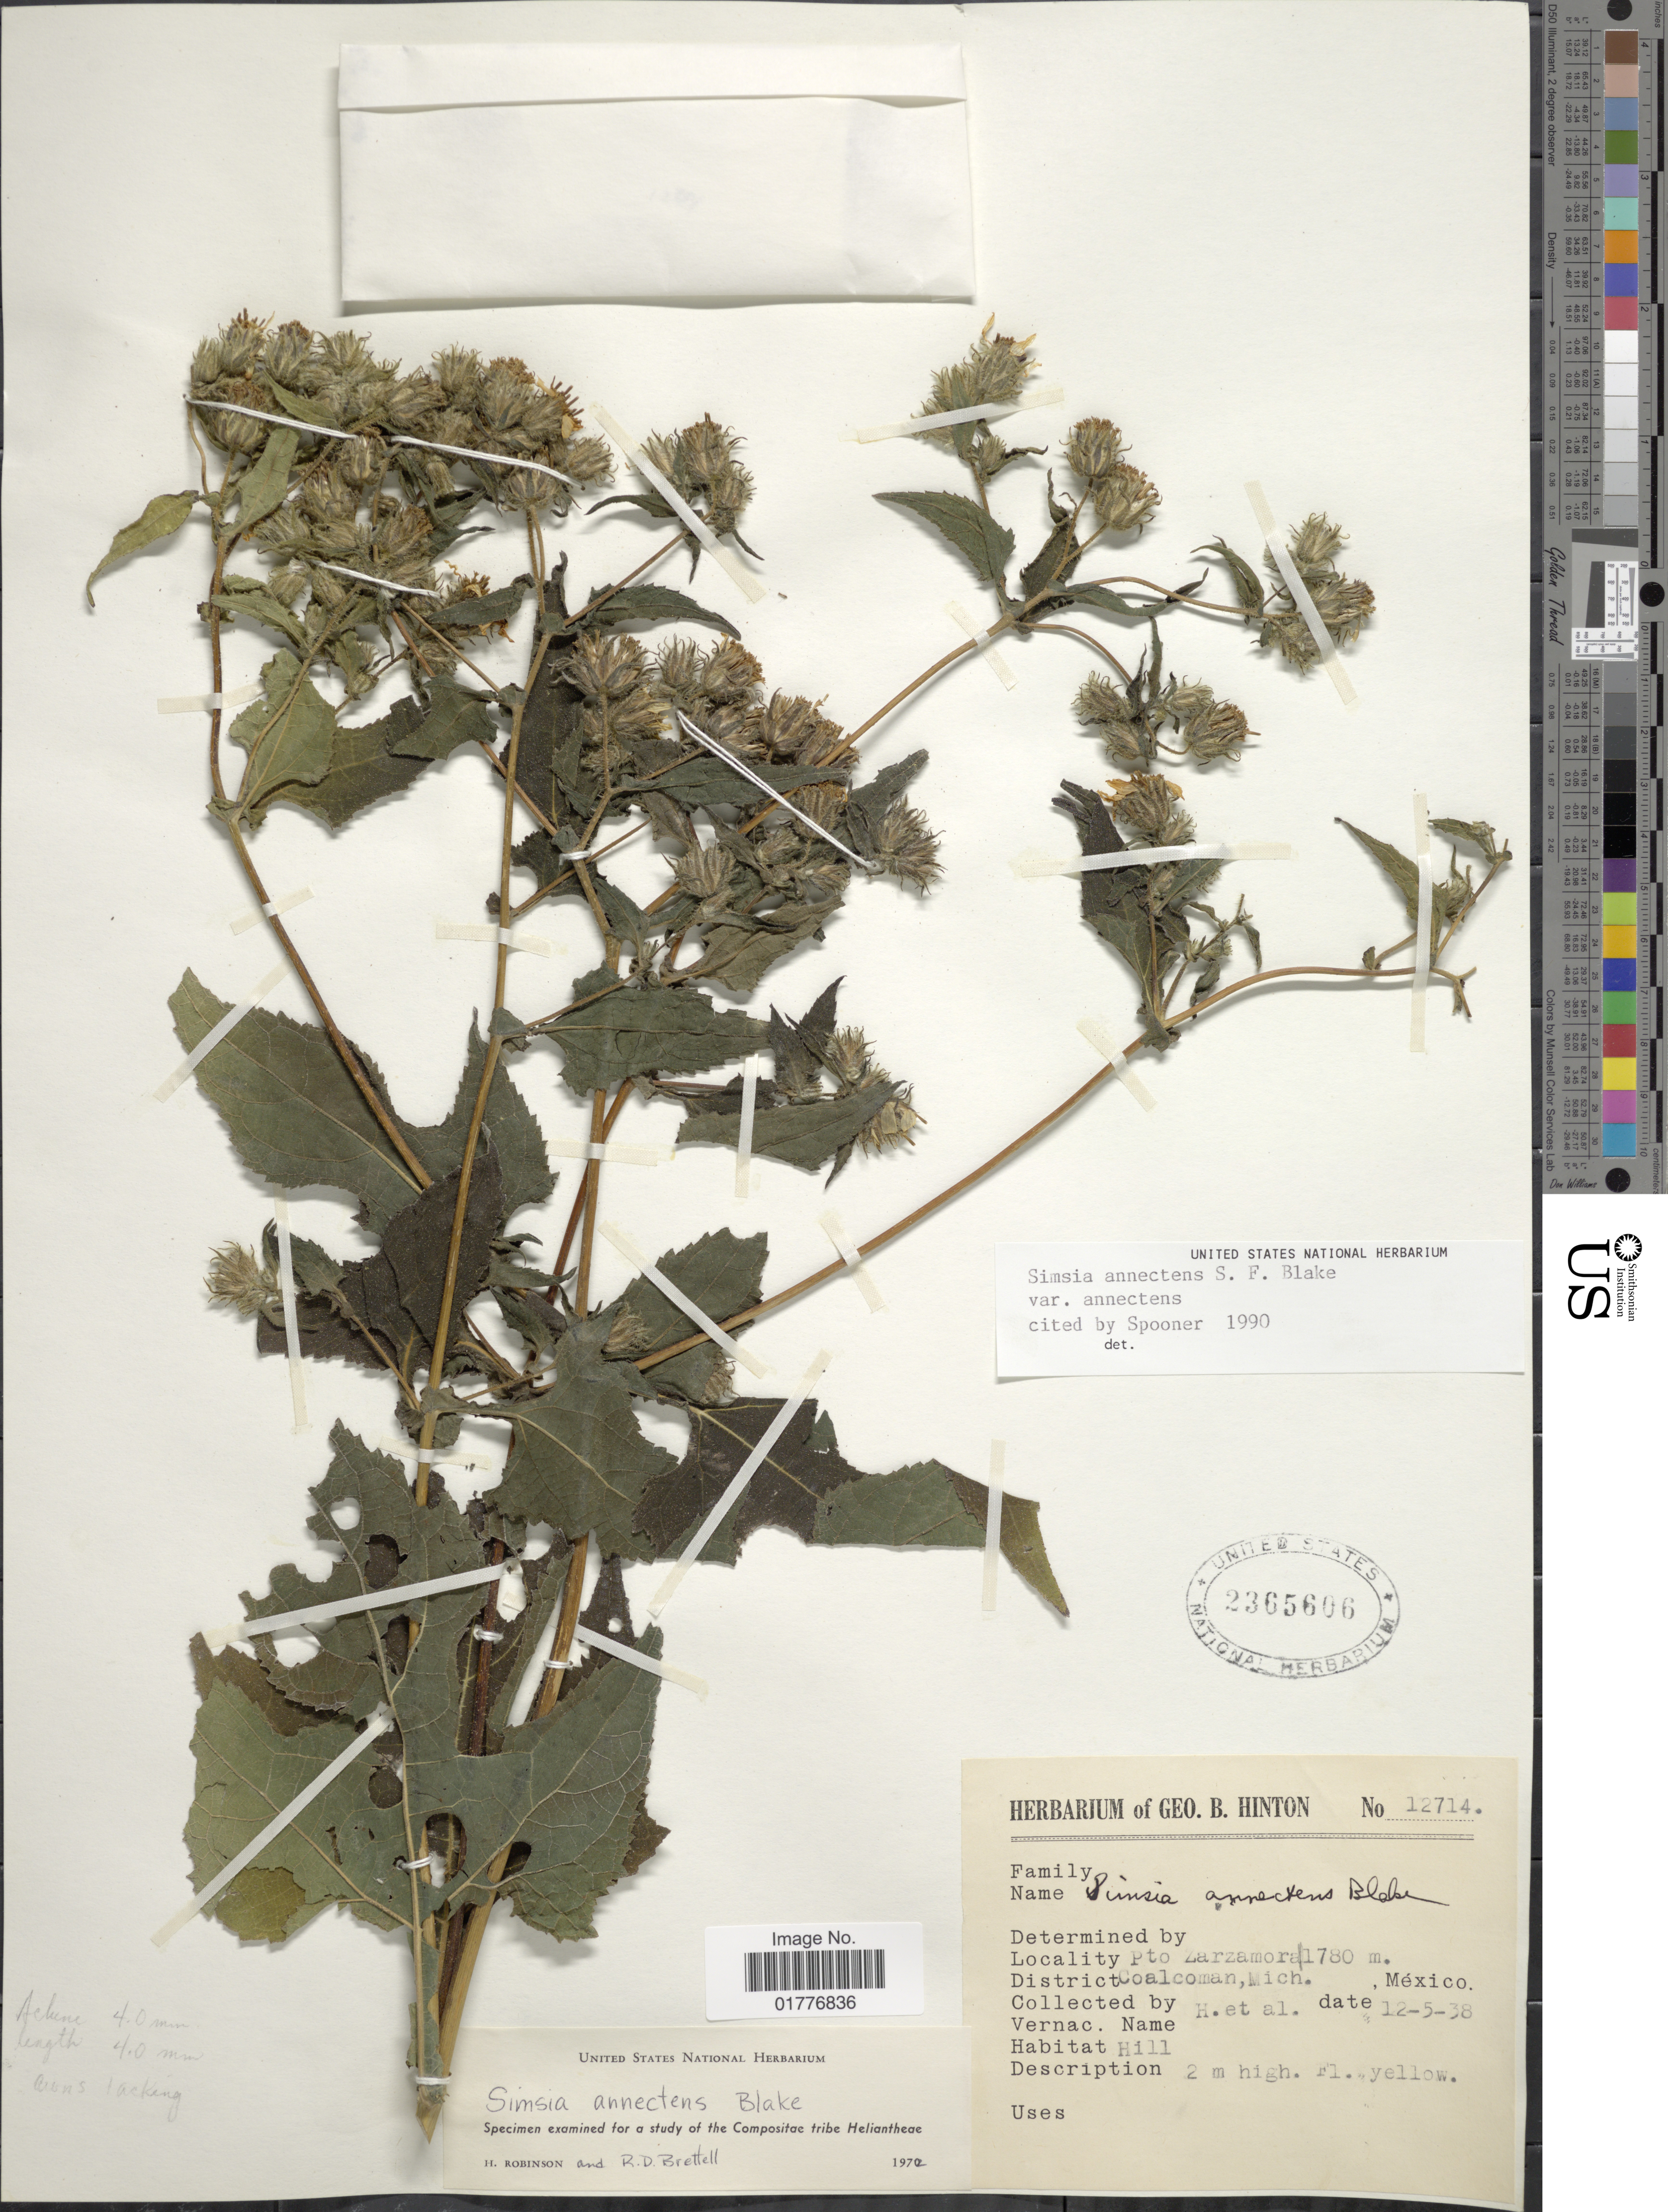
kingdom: Plantae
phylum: Tracheophyta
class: Magnoliopsida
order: Asterales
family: Asteraceae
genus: Simsia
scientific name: Simsia annectens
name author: S.F. Blake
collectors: G. B. Hinton & et al.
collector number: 12714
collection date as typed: Transcribed d/m/y: 12/5/38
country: Mexico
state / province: Michoacán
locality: Pto Zarzamoral, District Coalman, Mich., Mexico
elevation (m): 1780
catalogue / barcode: US 2365606